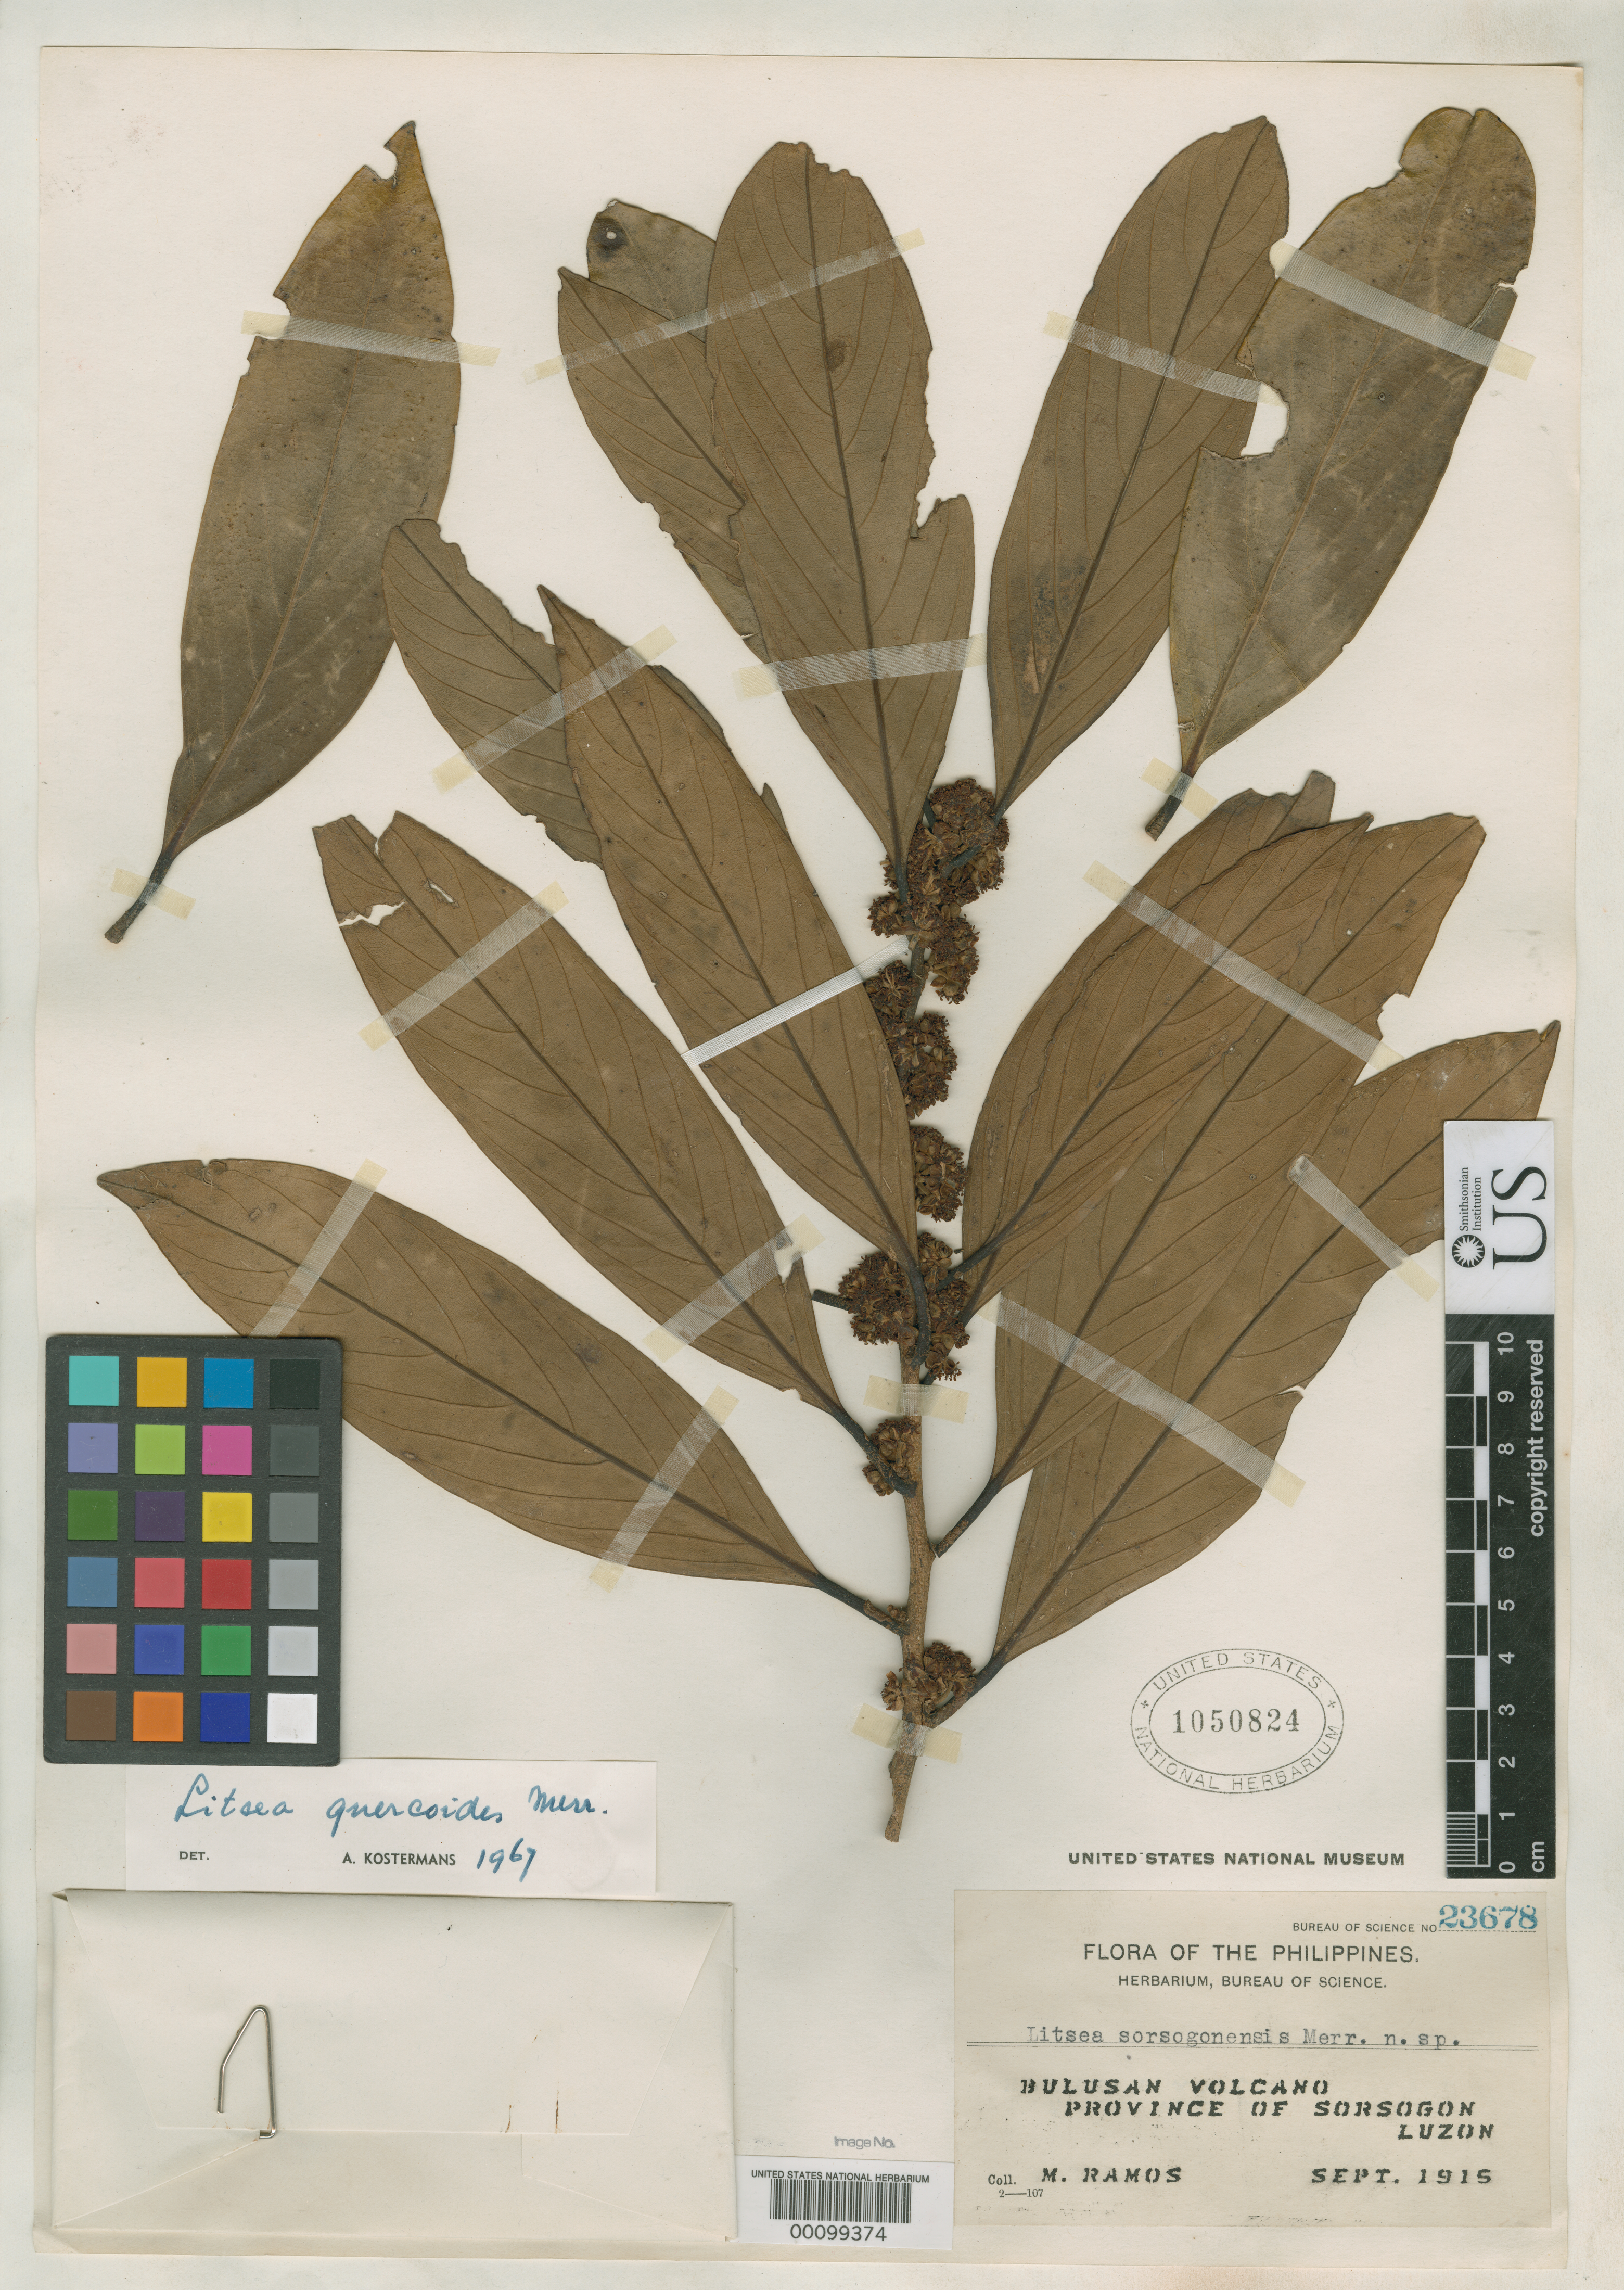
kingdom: Plantae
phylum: Tracheophyta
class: Magnoliopsida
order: Laurales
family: Lauraceae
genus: Litsea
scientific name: Litsea sorsogonensis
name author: Merr.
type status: Syntype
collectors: M. Ramos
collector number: Bur. Sci. 23678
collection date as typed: Sep 1915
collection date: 1915-09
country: Philippines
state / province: Bicol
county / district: Sorsogon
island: Luzon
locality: Bulusan Volcano.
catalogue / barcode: US 1050824